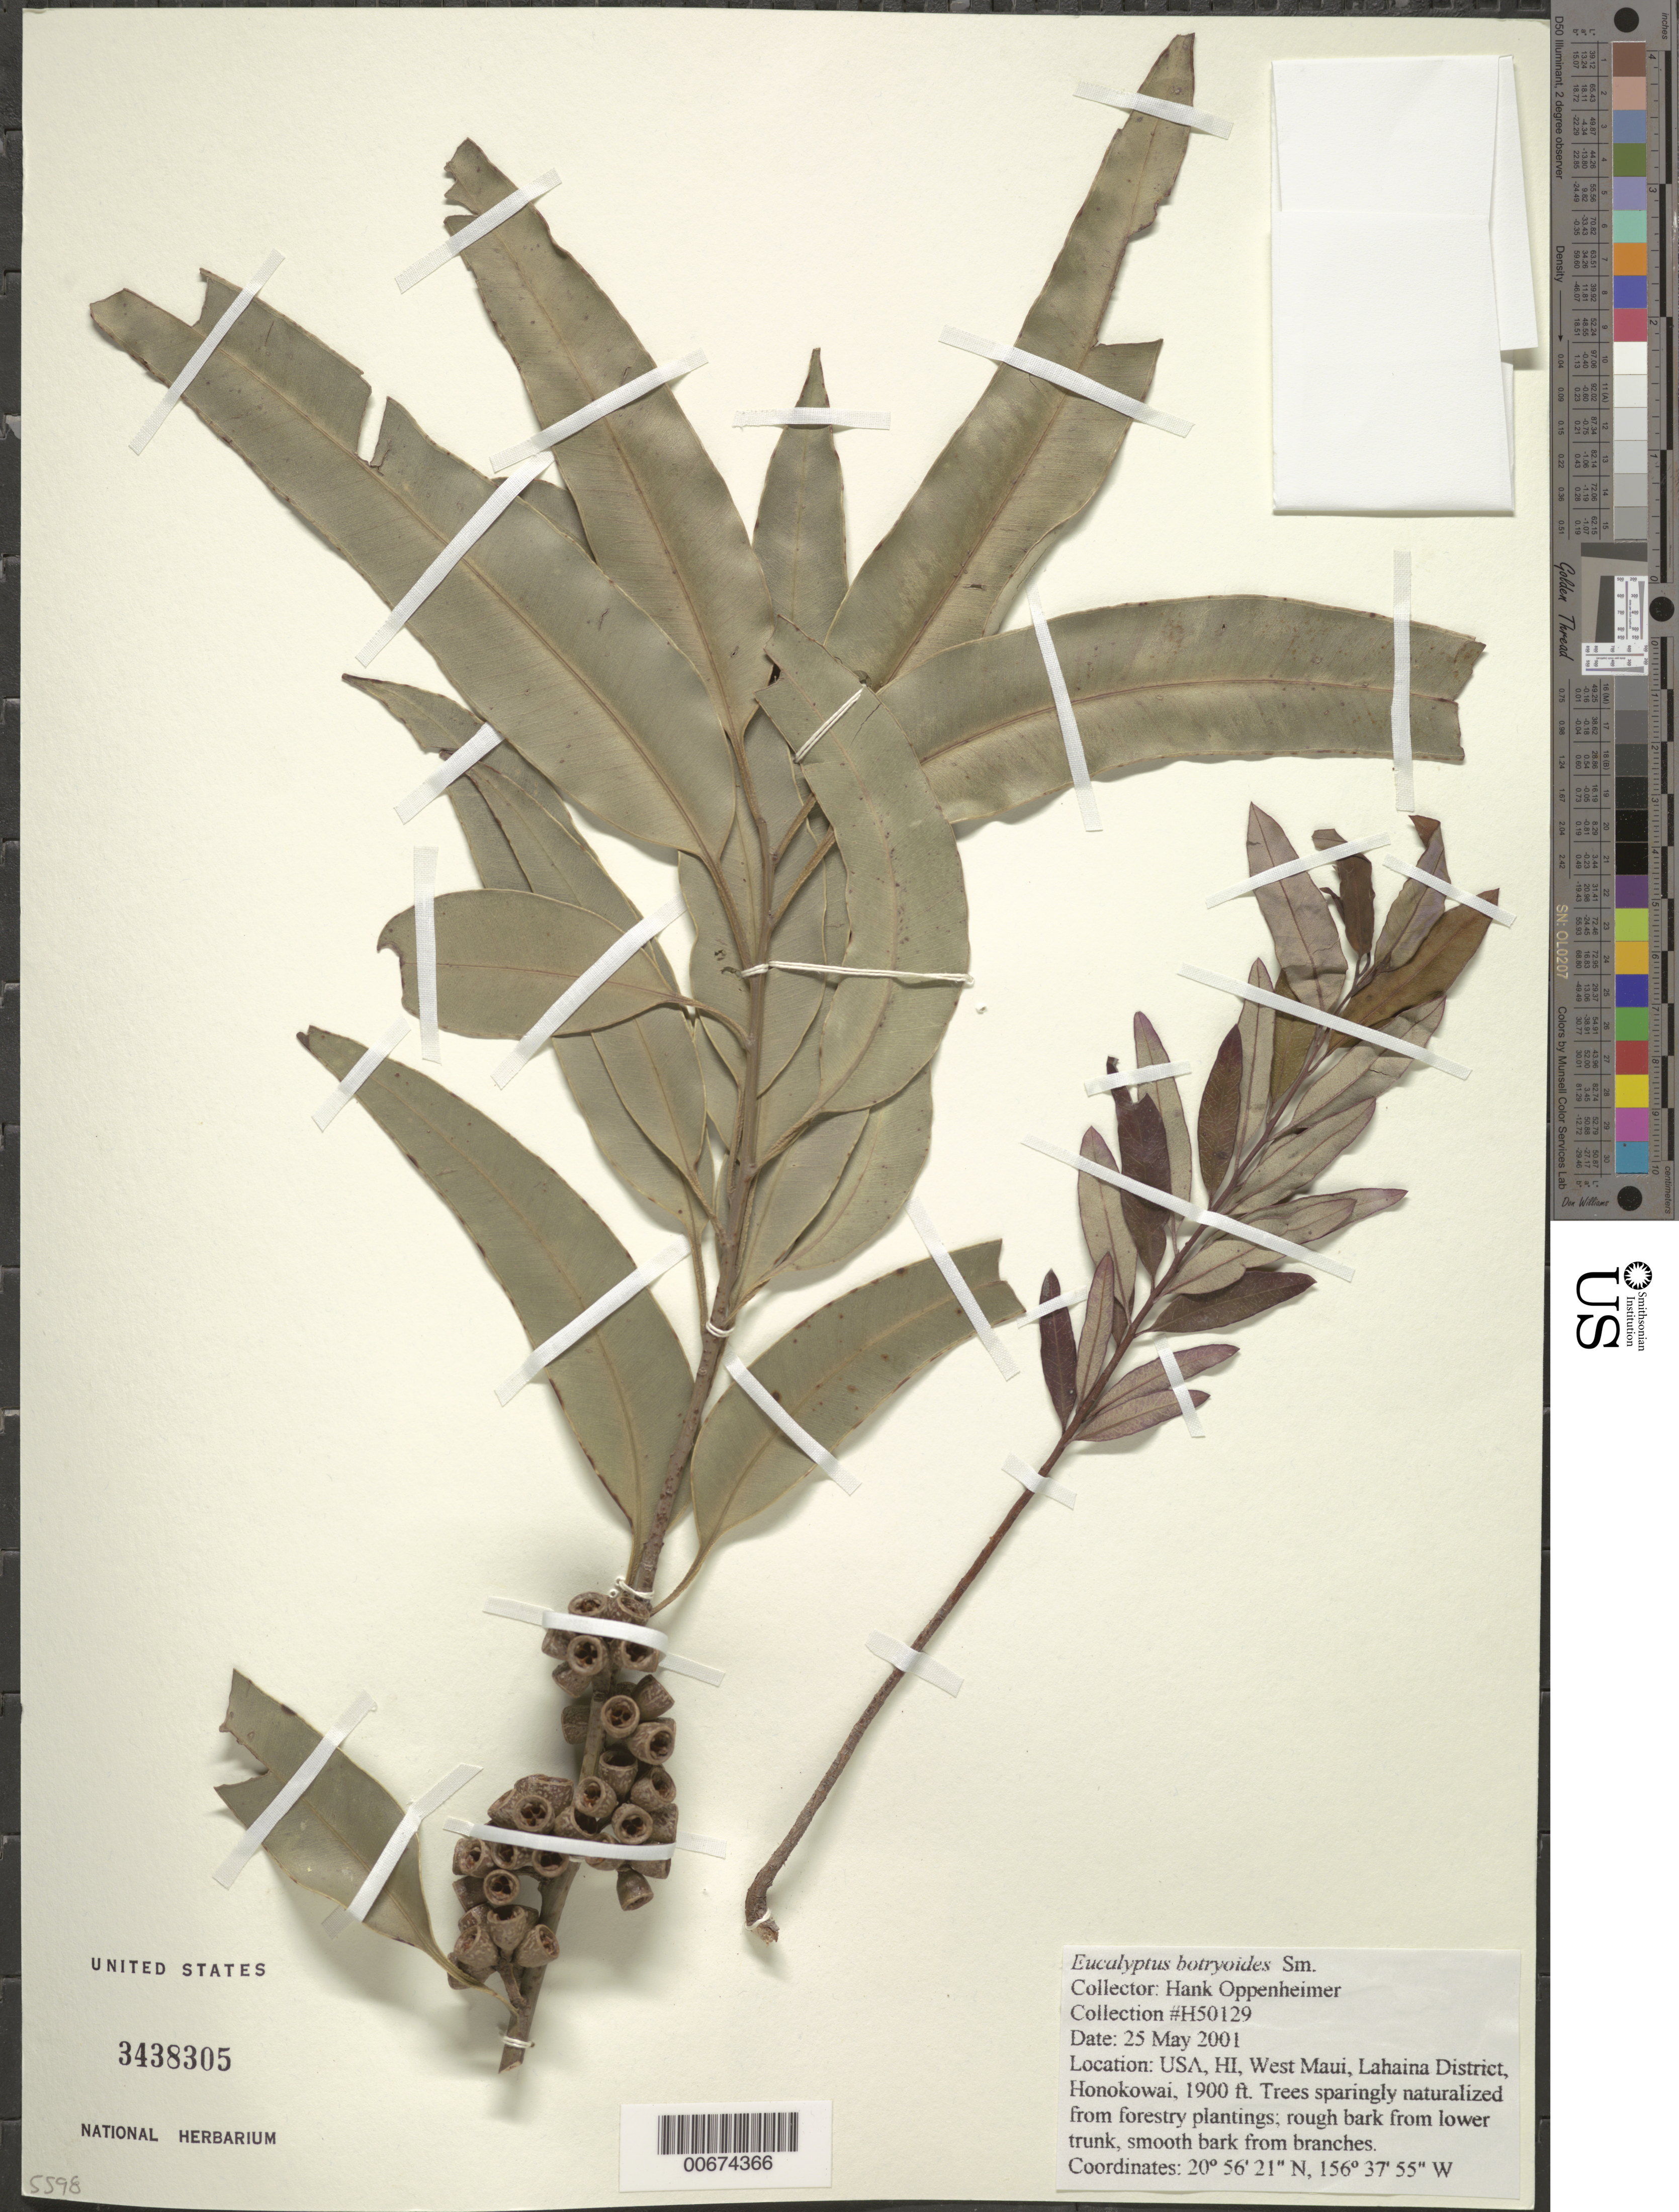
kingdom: Plantae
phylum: Tracheophyta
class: Magnoliopsida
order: Myrtales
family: Myrtaceae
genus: Eucalyptus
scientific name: Eucalyptus botryoides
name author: Sm.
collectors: H. L. Oppenheimer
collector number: H50129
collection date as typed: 25 May 2001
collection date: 2001-05-25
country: United States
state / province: Hawaii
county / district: Maui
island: Maui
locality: W Maui, Lahaina Distr., Honokowai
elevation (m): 579.1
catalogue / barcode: US 3438305